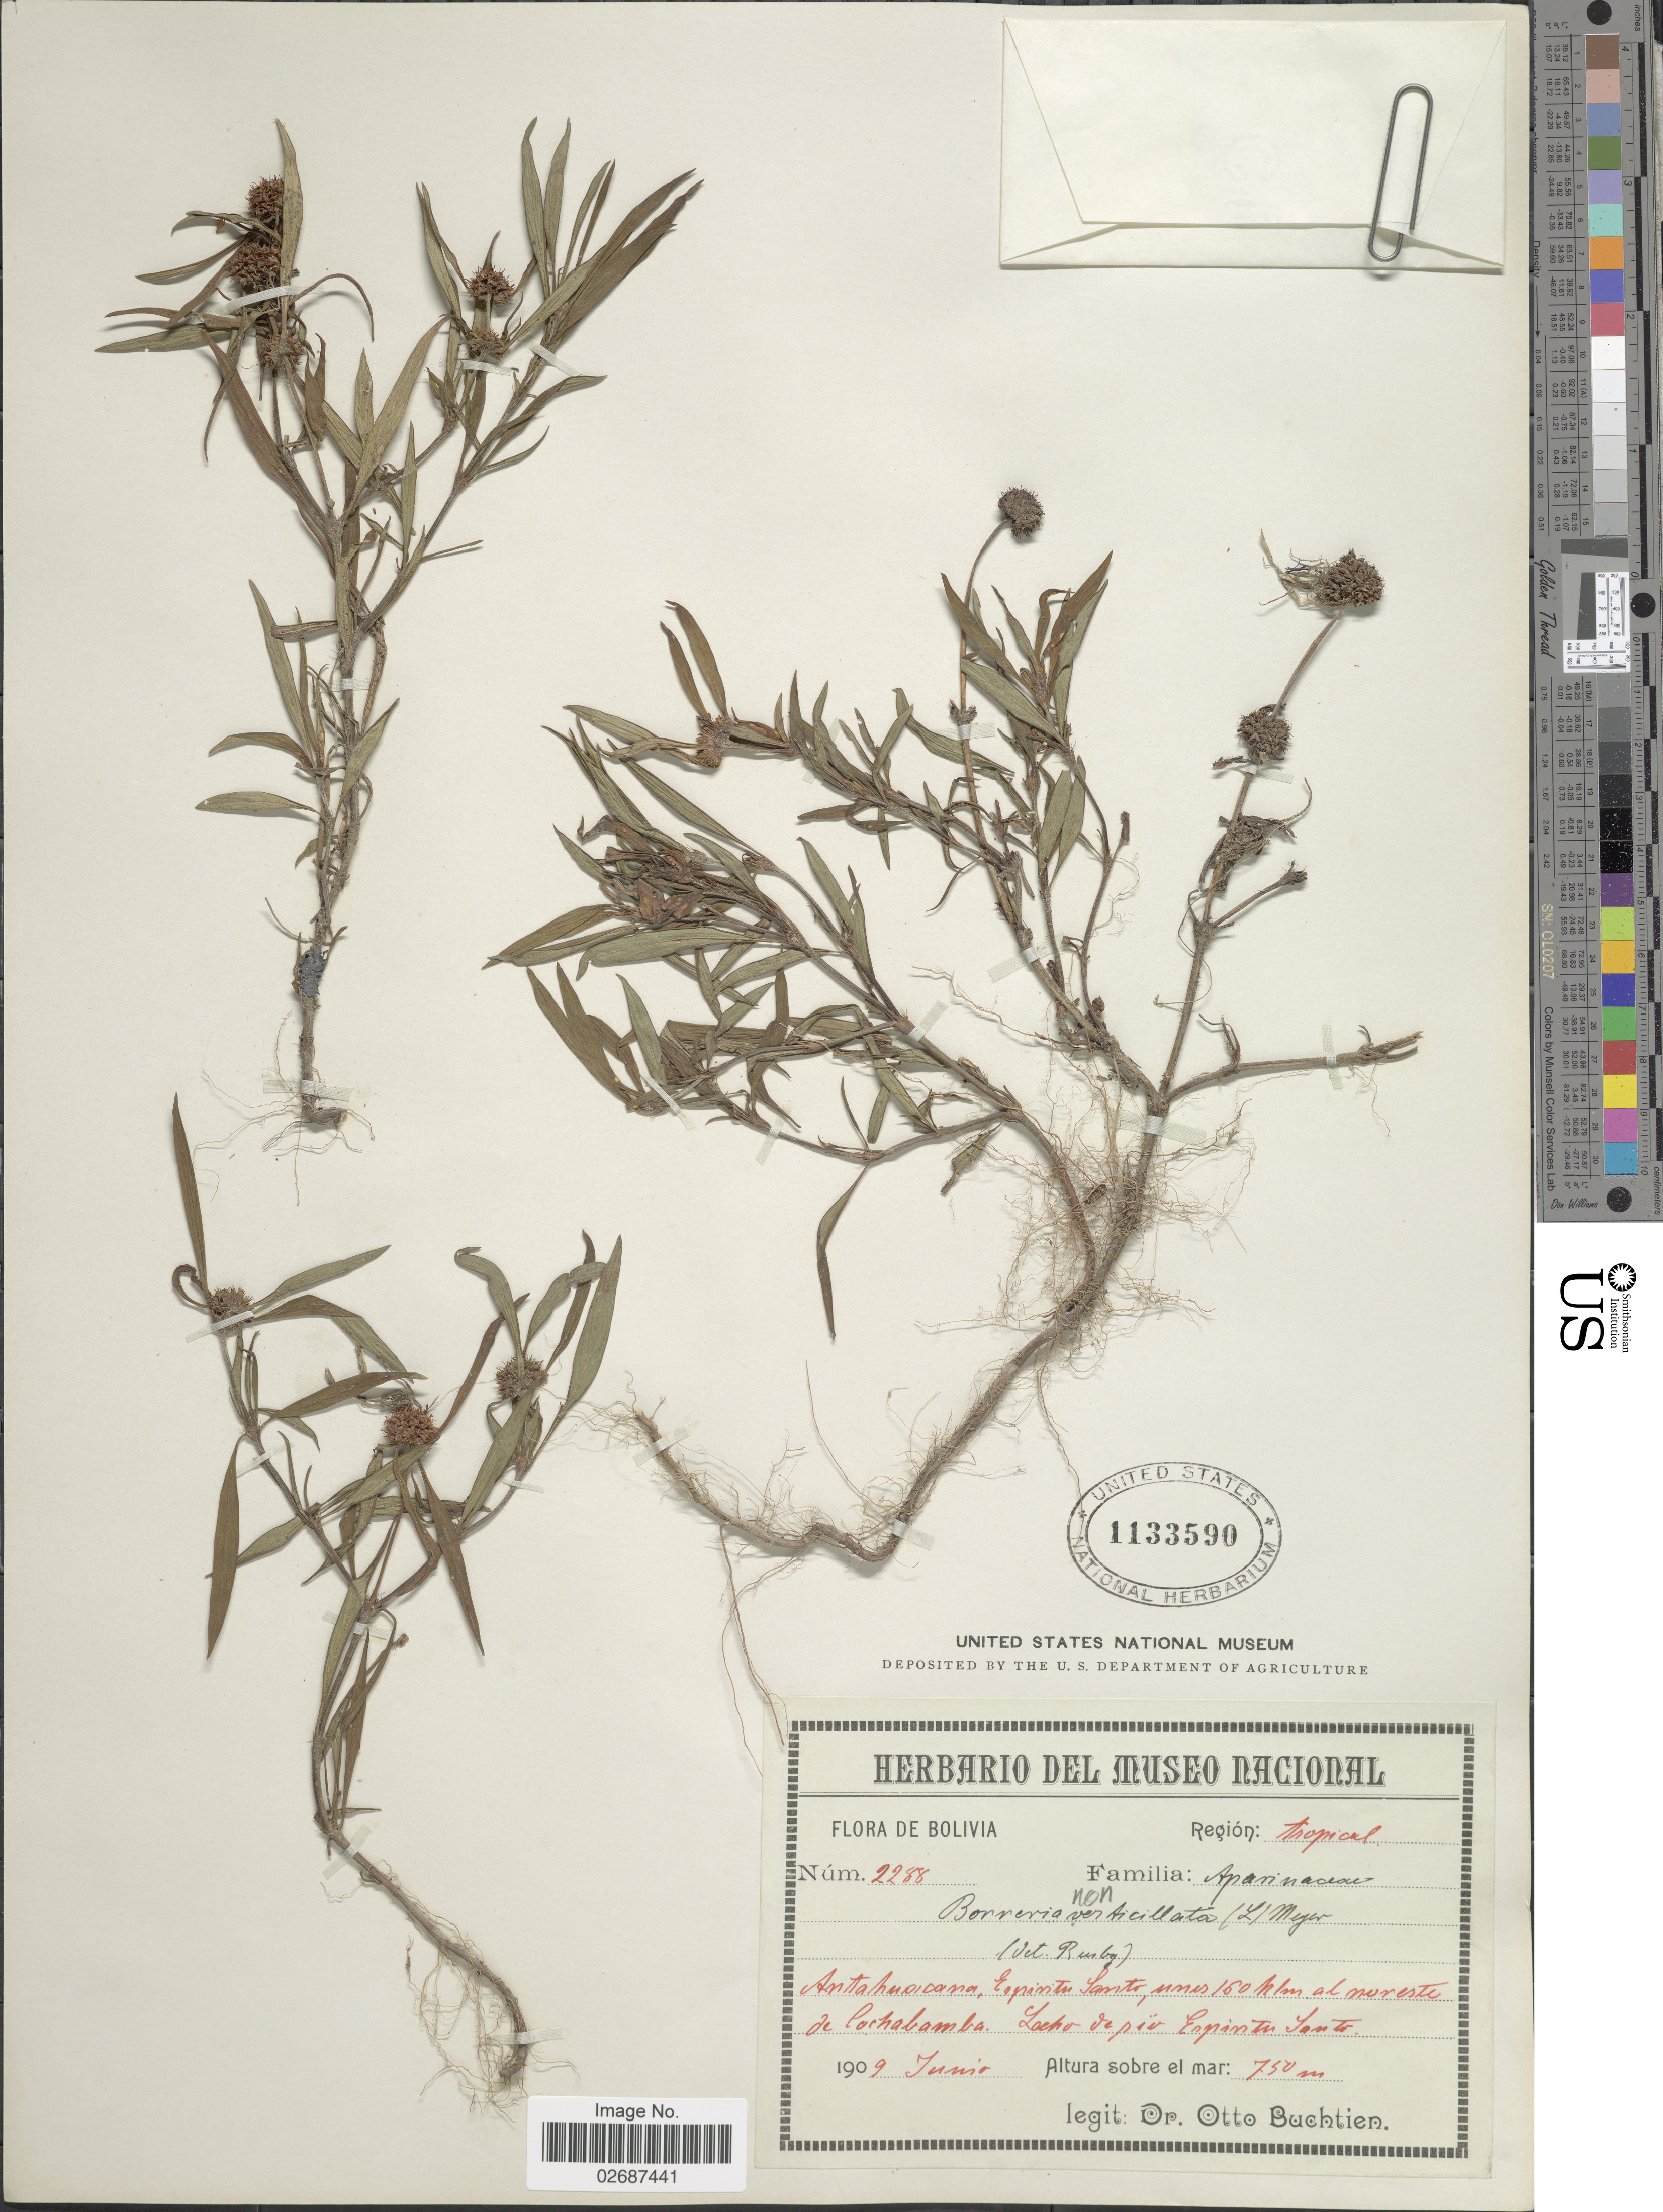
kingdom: Plantae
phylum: Tracheophyta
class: Magnoliopsida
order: Gentianales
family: Rubiaceae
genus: Borreria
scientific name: Borreria sp.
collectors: O. Buchtien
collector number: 2288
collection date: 1909-06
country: Bolivia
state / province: Cochabamba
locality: Region: tropical, Antahuacana, Espirito Santo, unas 160 klm. al noreste de Cochabamba, Lacho de piu Espiritu Santo.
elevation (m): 750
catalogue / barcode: US 1133590